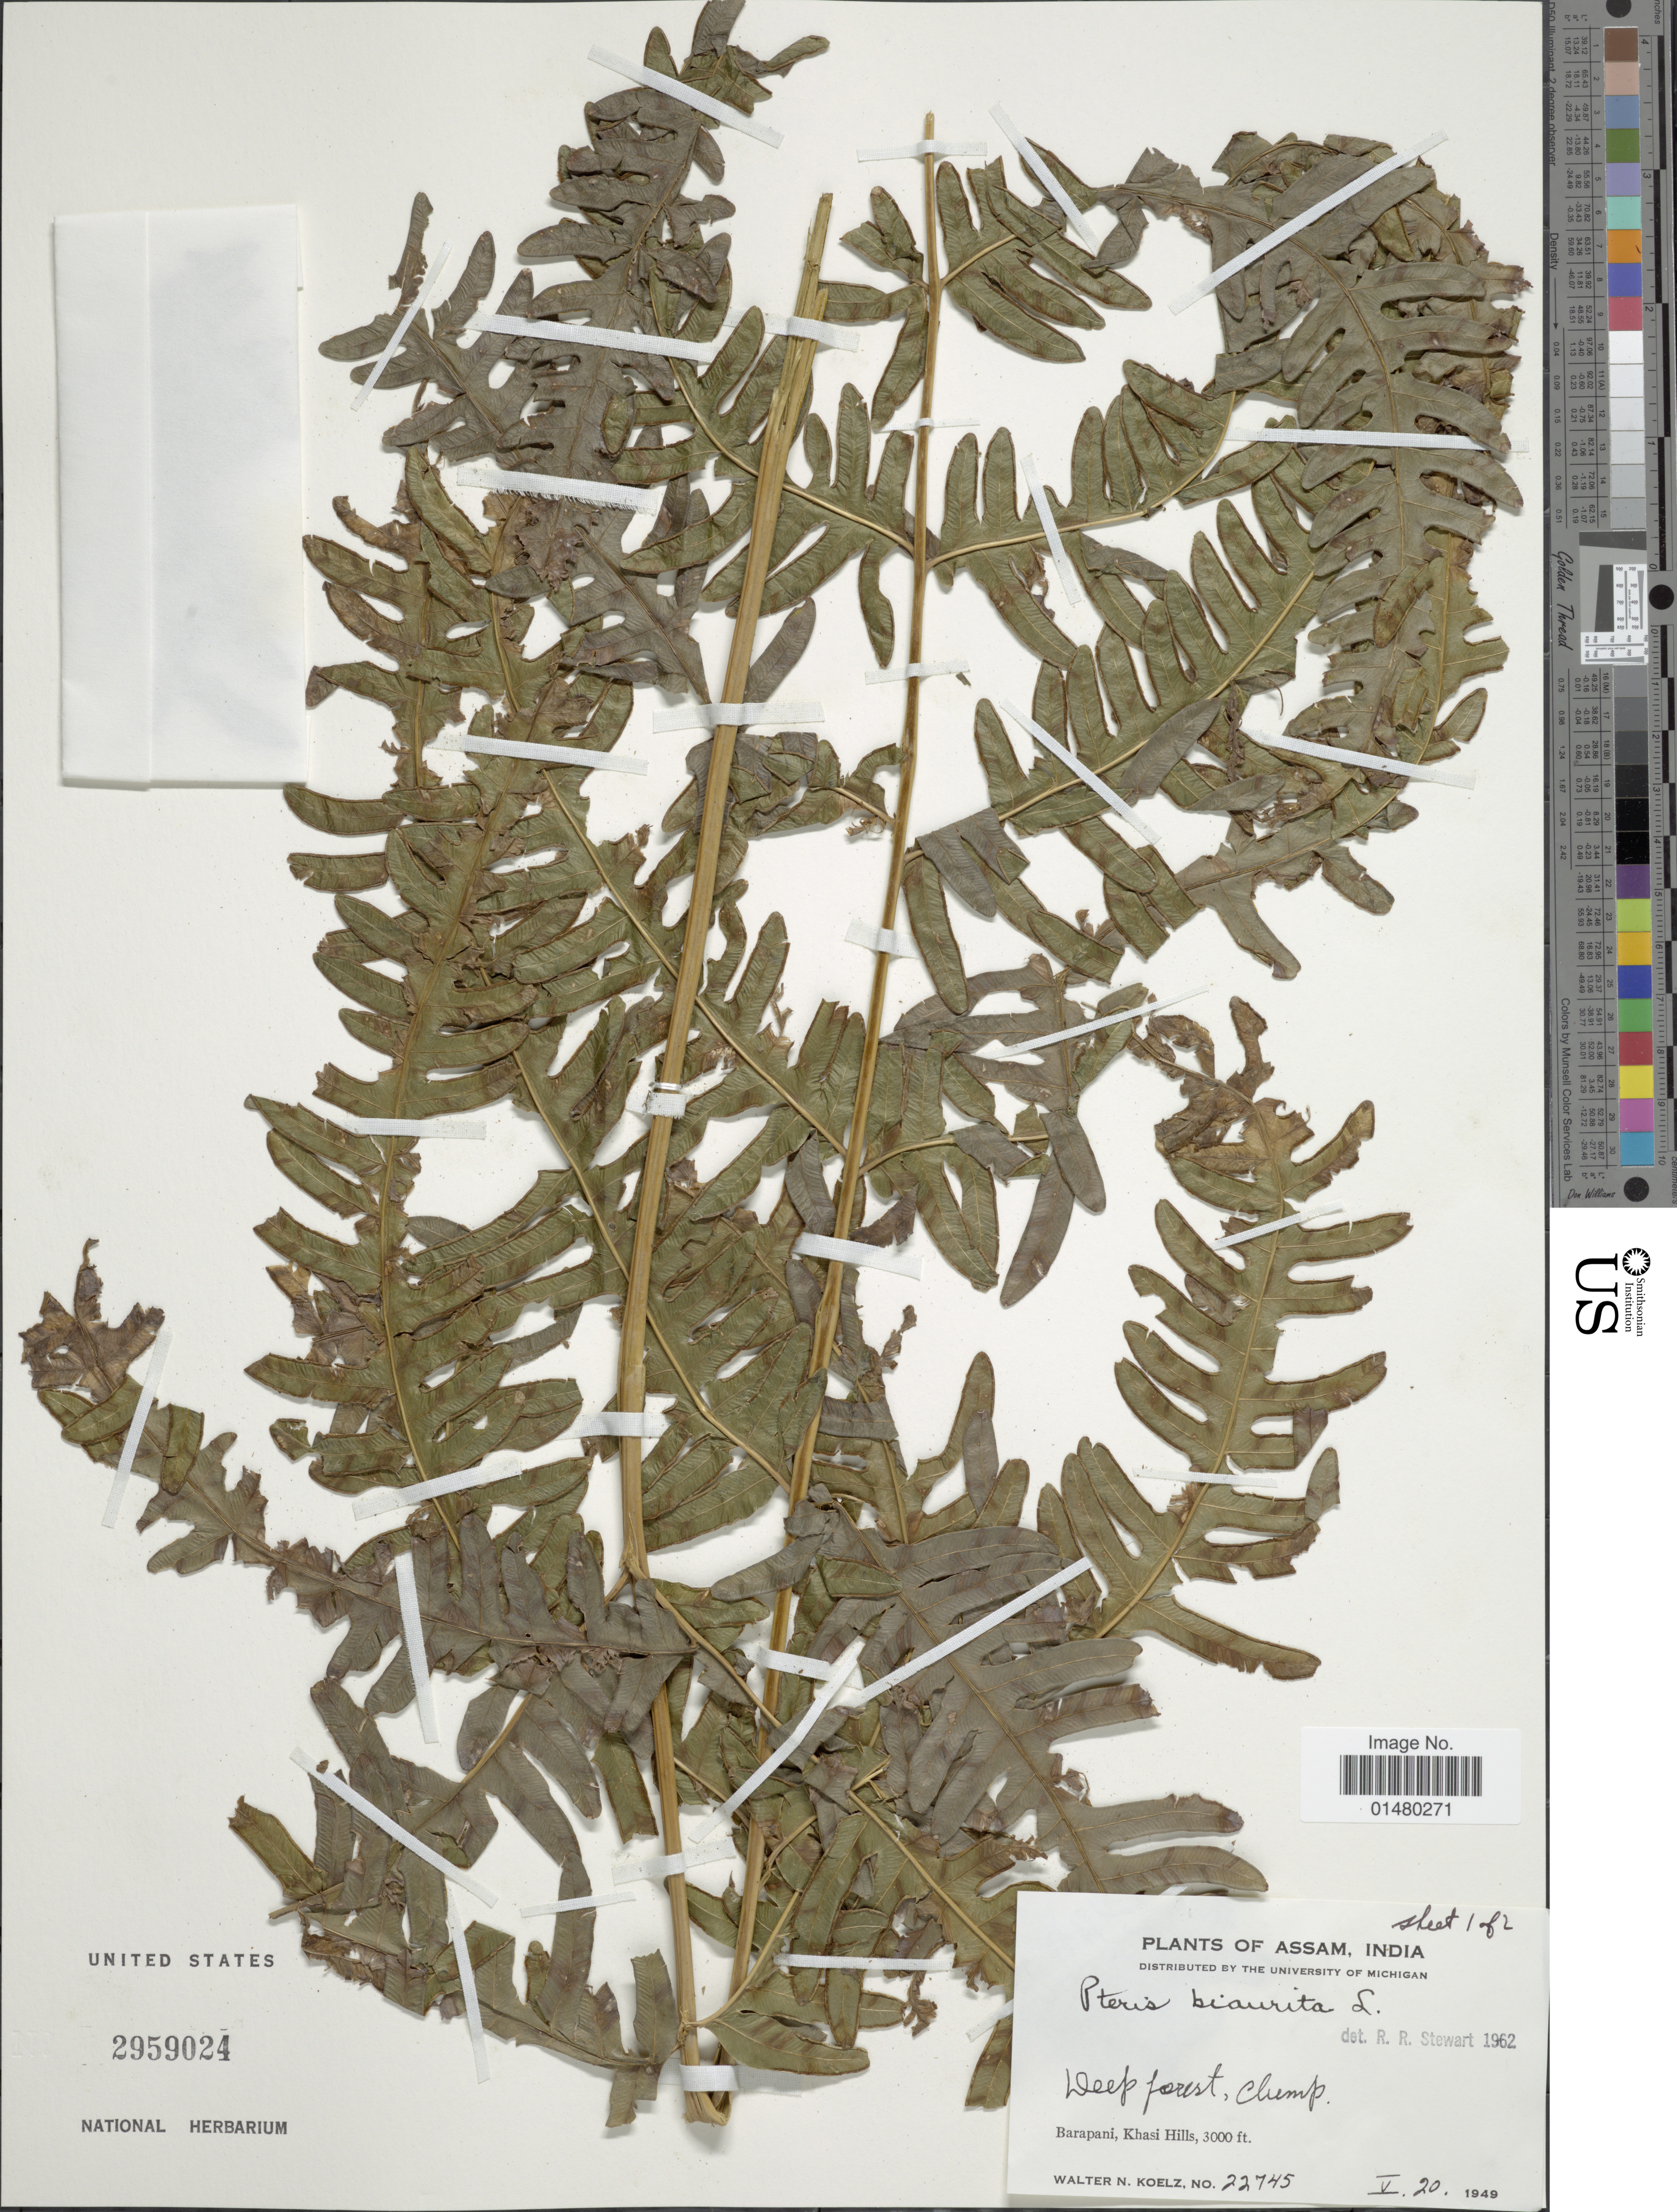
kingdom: Plantae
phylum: Tracheophyta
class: Polypodiopsida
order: Polypodiales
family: Pteridaceae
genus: Pteris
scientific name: Pteris biaurita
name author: L.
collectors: W. N. Koelz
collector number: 22745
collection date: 1949-05-20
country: India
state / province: Meghalaya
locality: Barapani, Khasi Hills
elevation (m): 914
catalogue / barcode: US 2959024